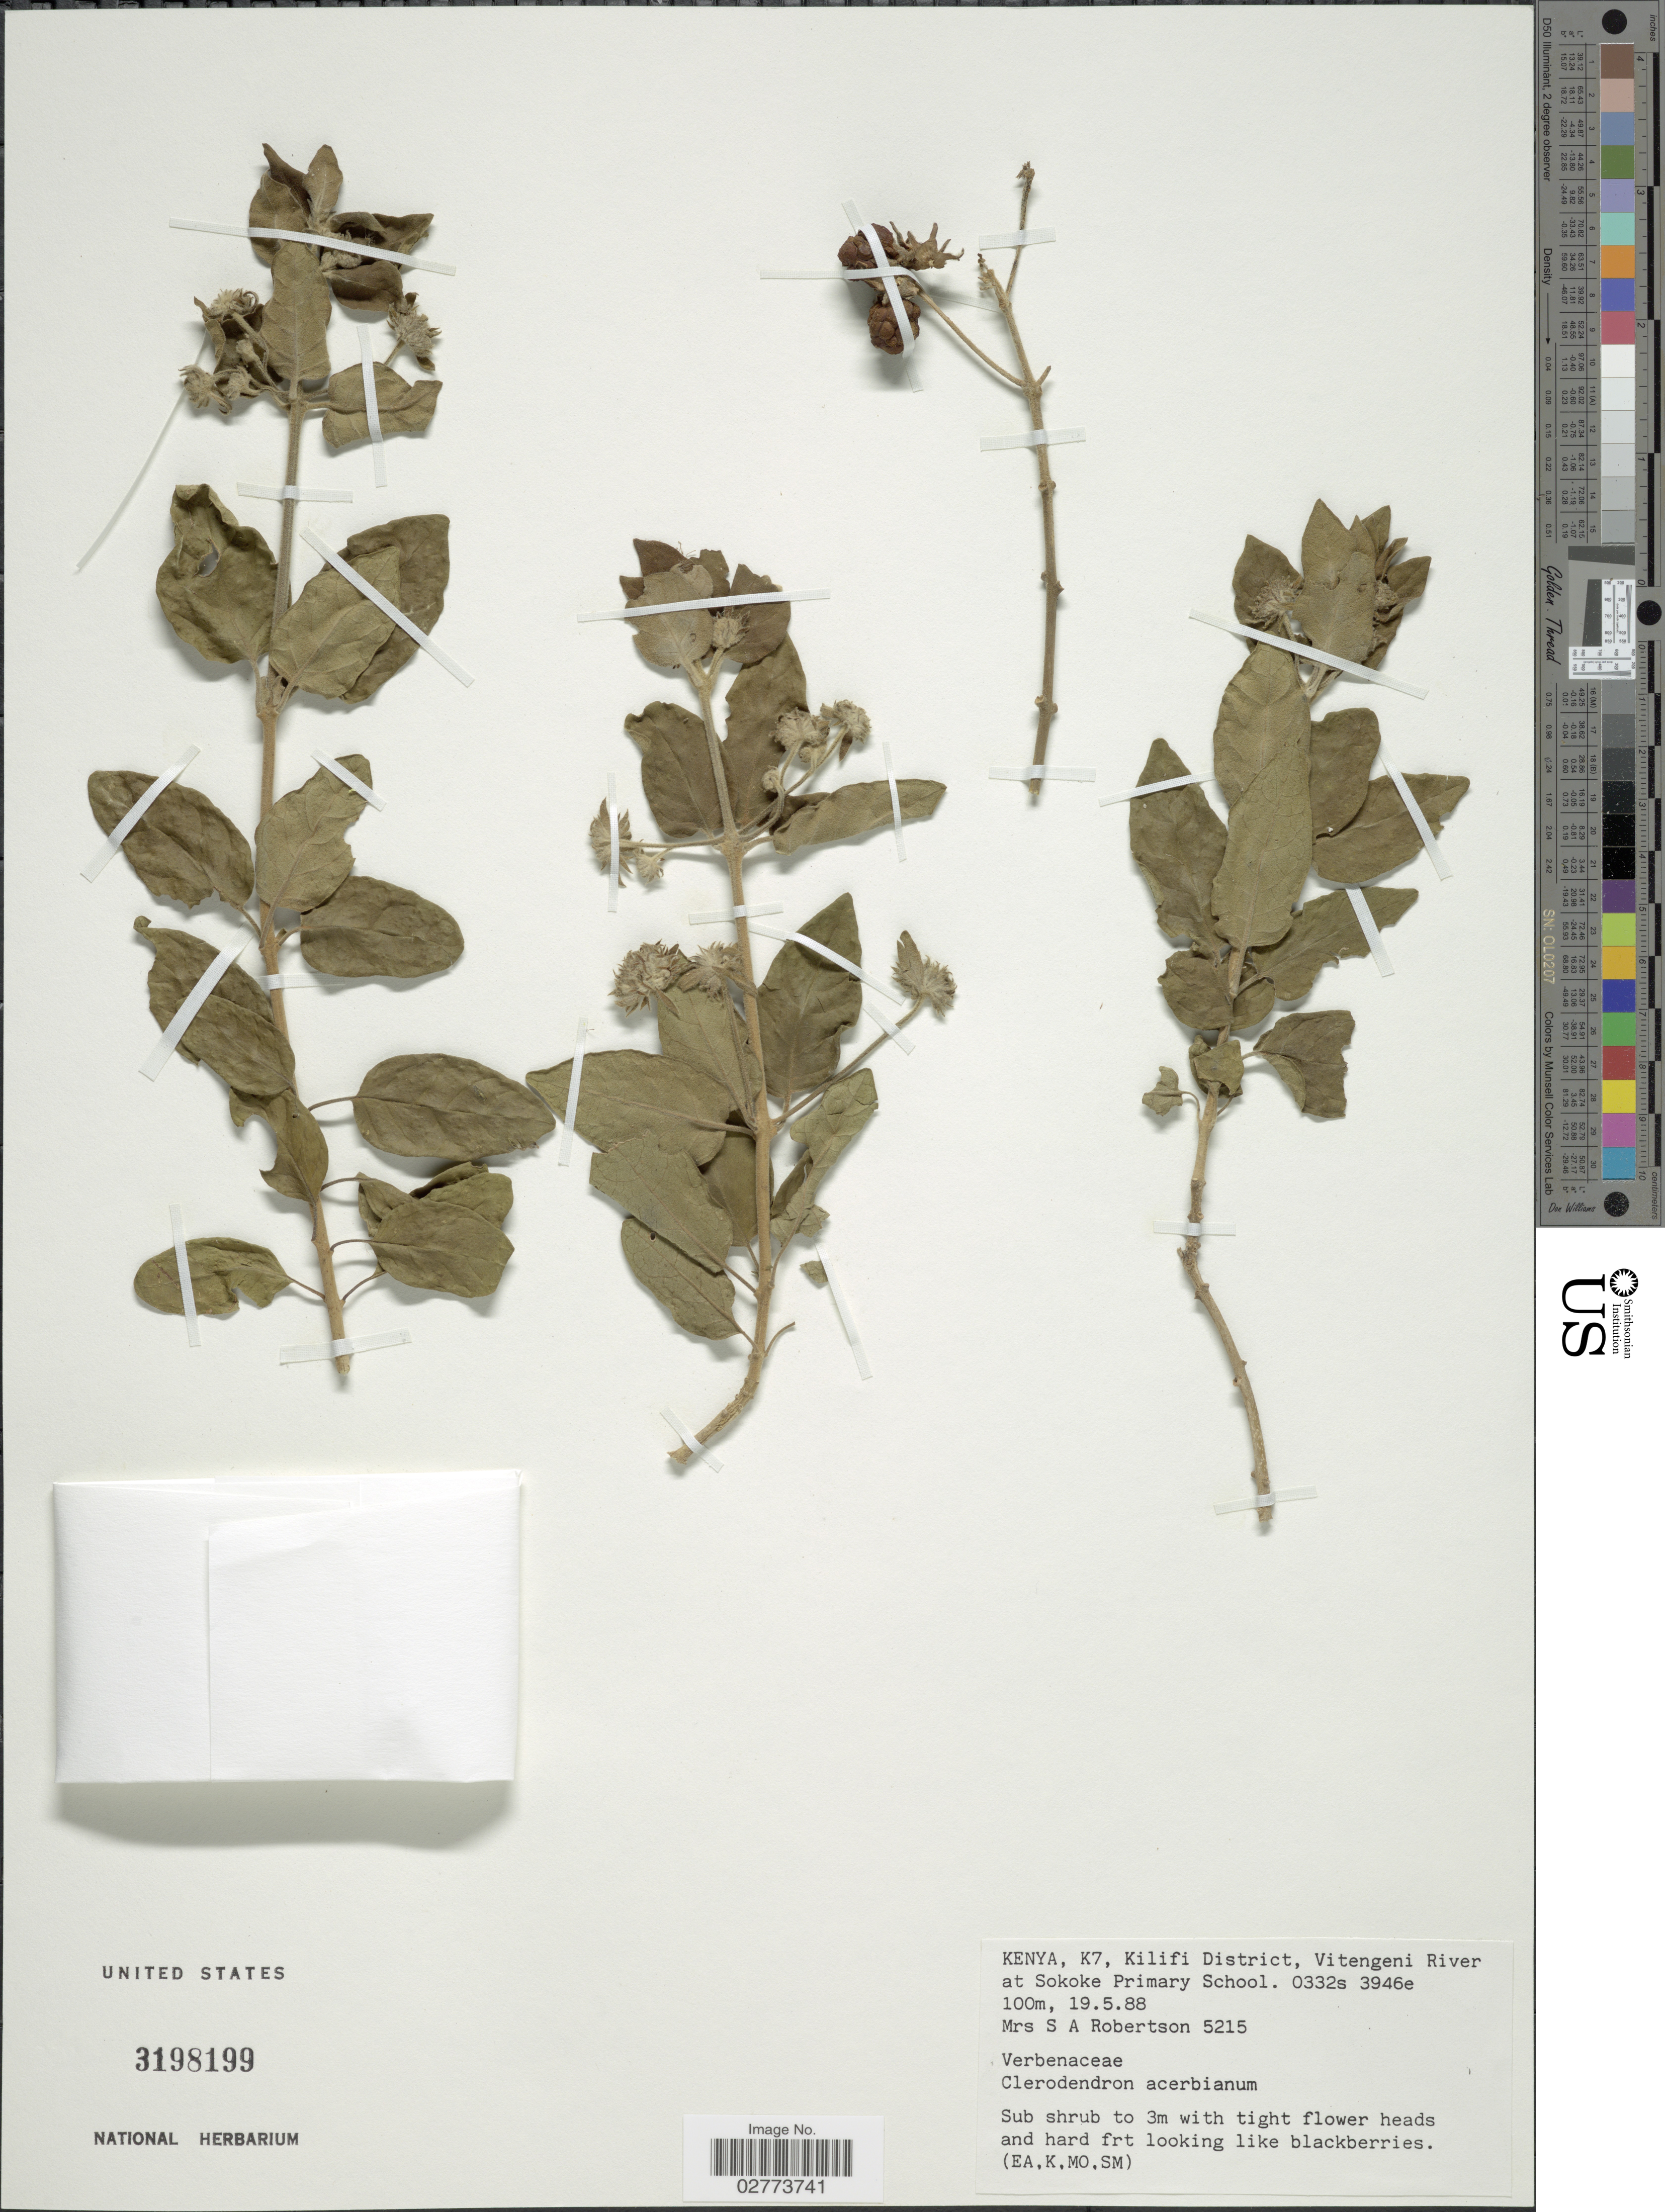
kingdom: Plantae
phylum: Tracheophyta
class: Magnoliopsida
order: Lamiales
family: Lamiaceae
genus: Clerodendrum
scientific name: Clerodendrum acerbianum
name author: (Vis.) Benth.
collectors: S. Robertson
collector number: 5215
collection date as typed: Transcribed d/m/y: 19/5/88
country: Kenya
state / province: Kilifi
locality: K7, Kilifi District, Vitengeni River at Sokoke Primary School.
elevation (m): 100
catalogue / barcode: US 3198199